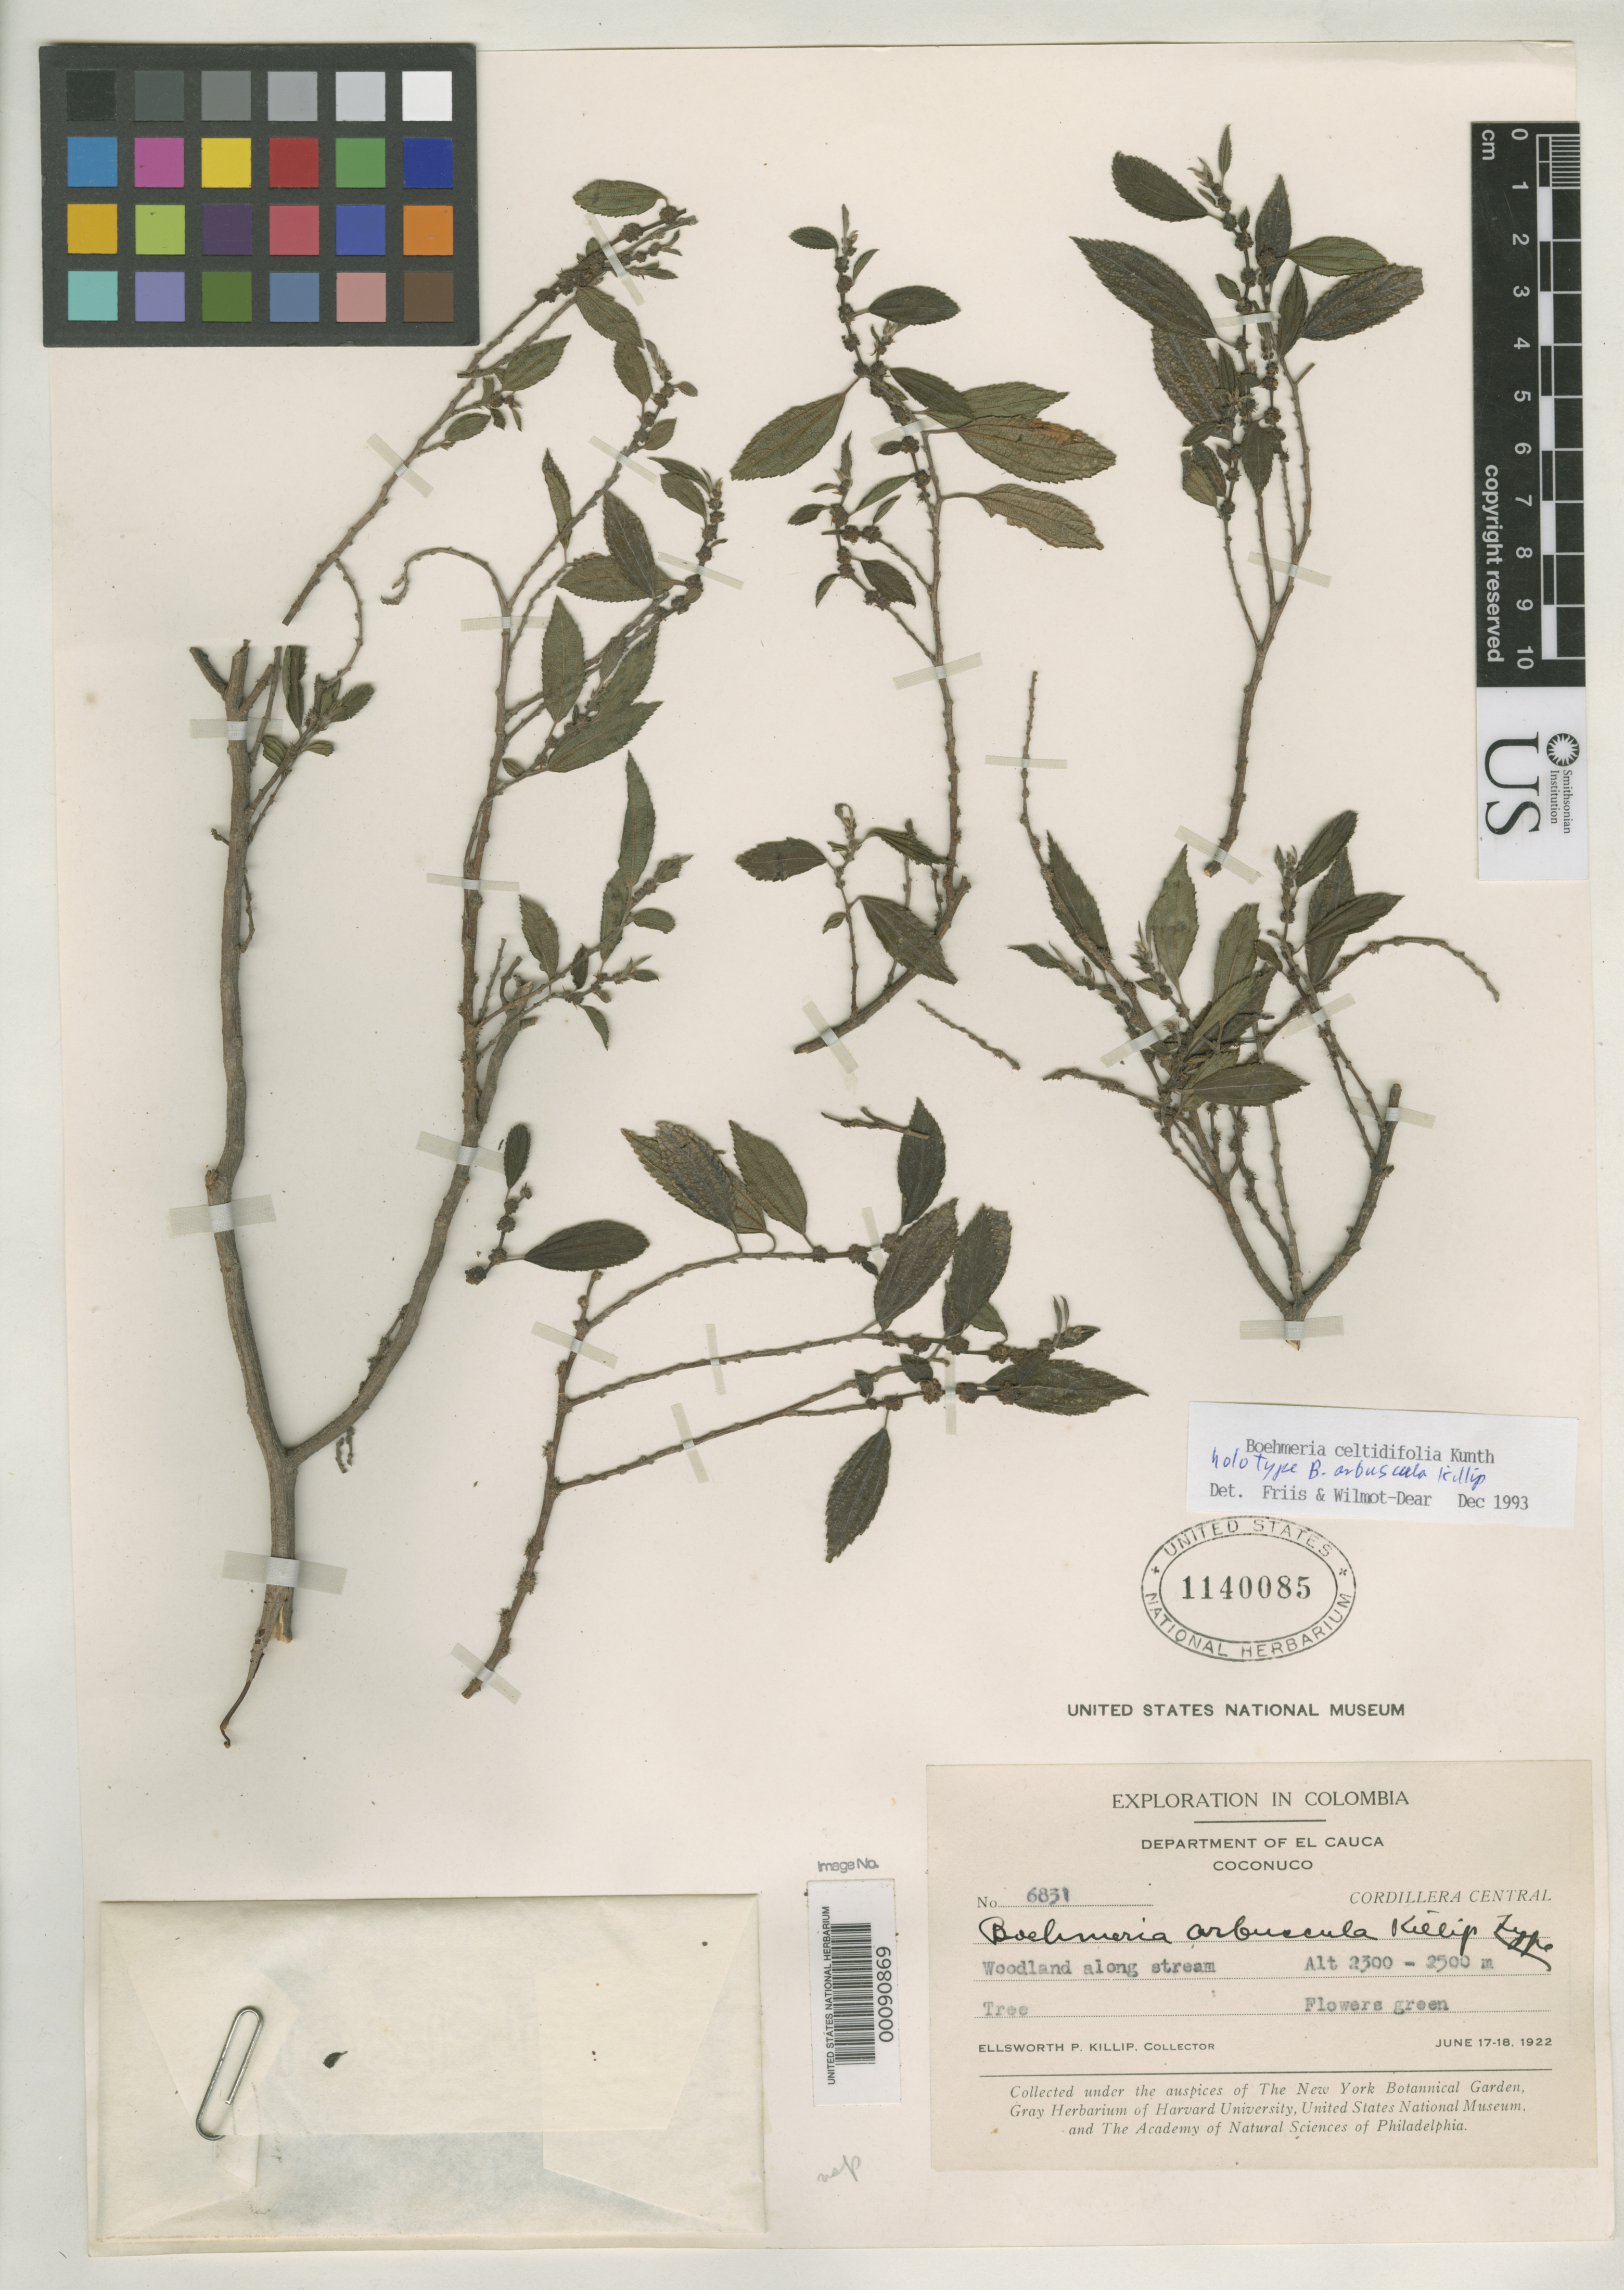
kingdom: Plantae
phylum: Tracheophyta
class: Magnoliopsida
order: Rosales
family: Urticaceae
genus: Boehmeria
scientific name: Boehmeria arbuscula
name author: Killip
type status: Holotype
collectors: E. P. Killip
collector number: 6831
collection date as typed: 17 Jun 1922 to 18 Jun 1922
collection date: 1922-06-17/1922-06-18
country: Colombia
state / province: Cauca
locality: Cordillera Central, Coconuco.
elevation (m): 2300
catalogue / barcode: US 1140085